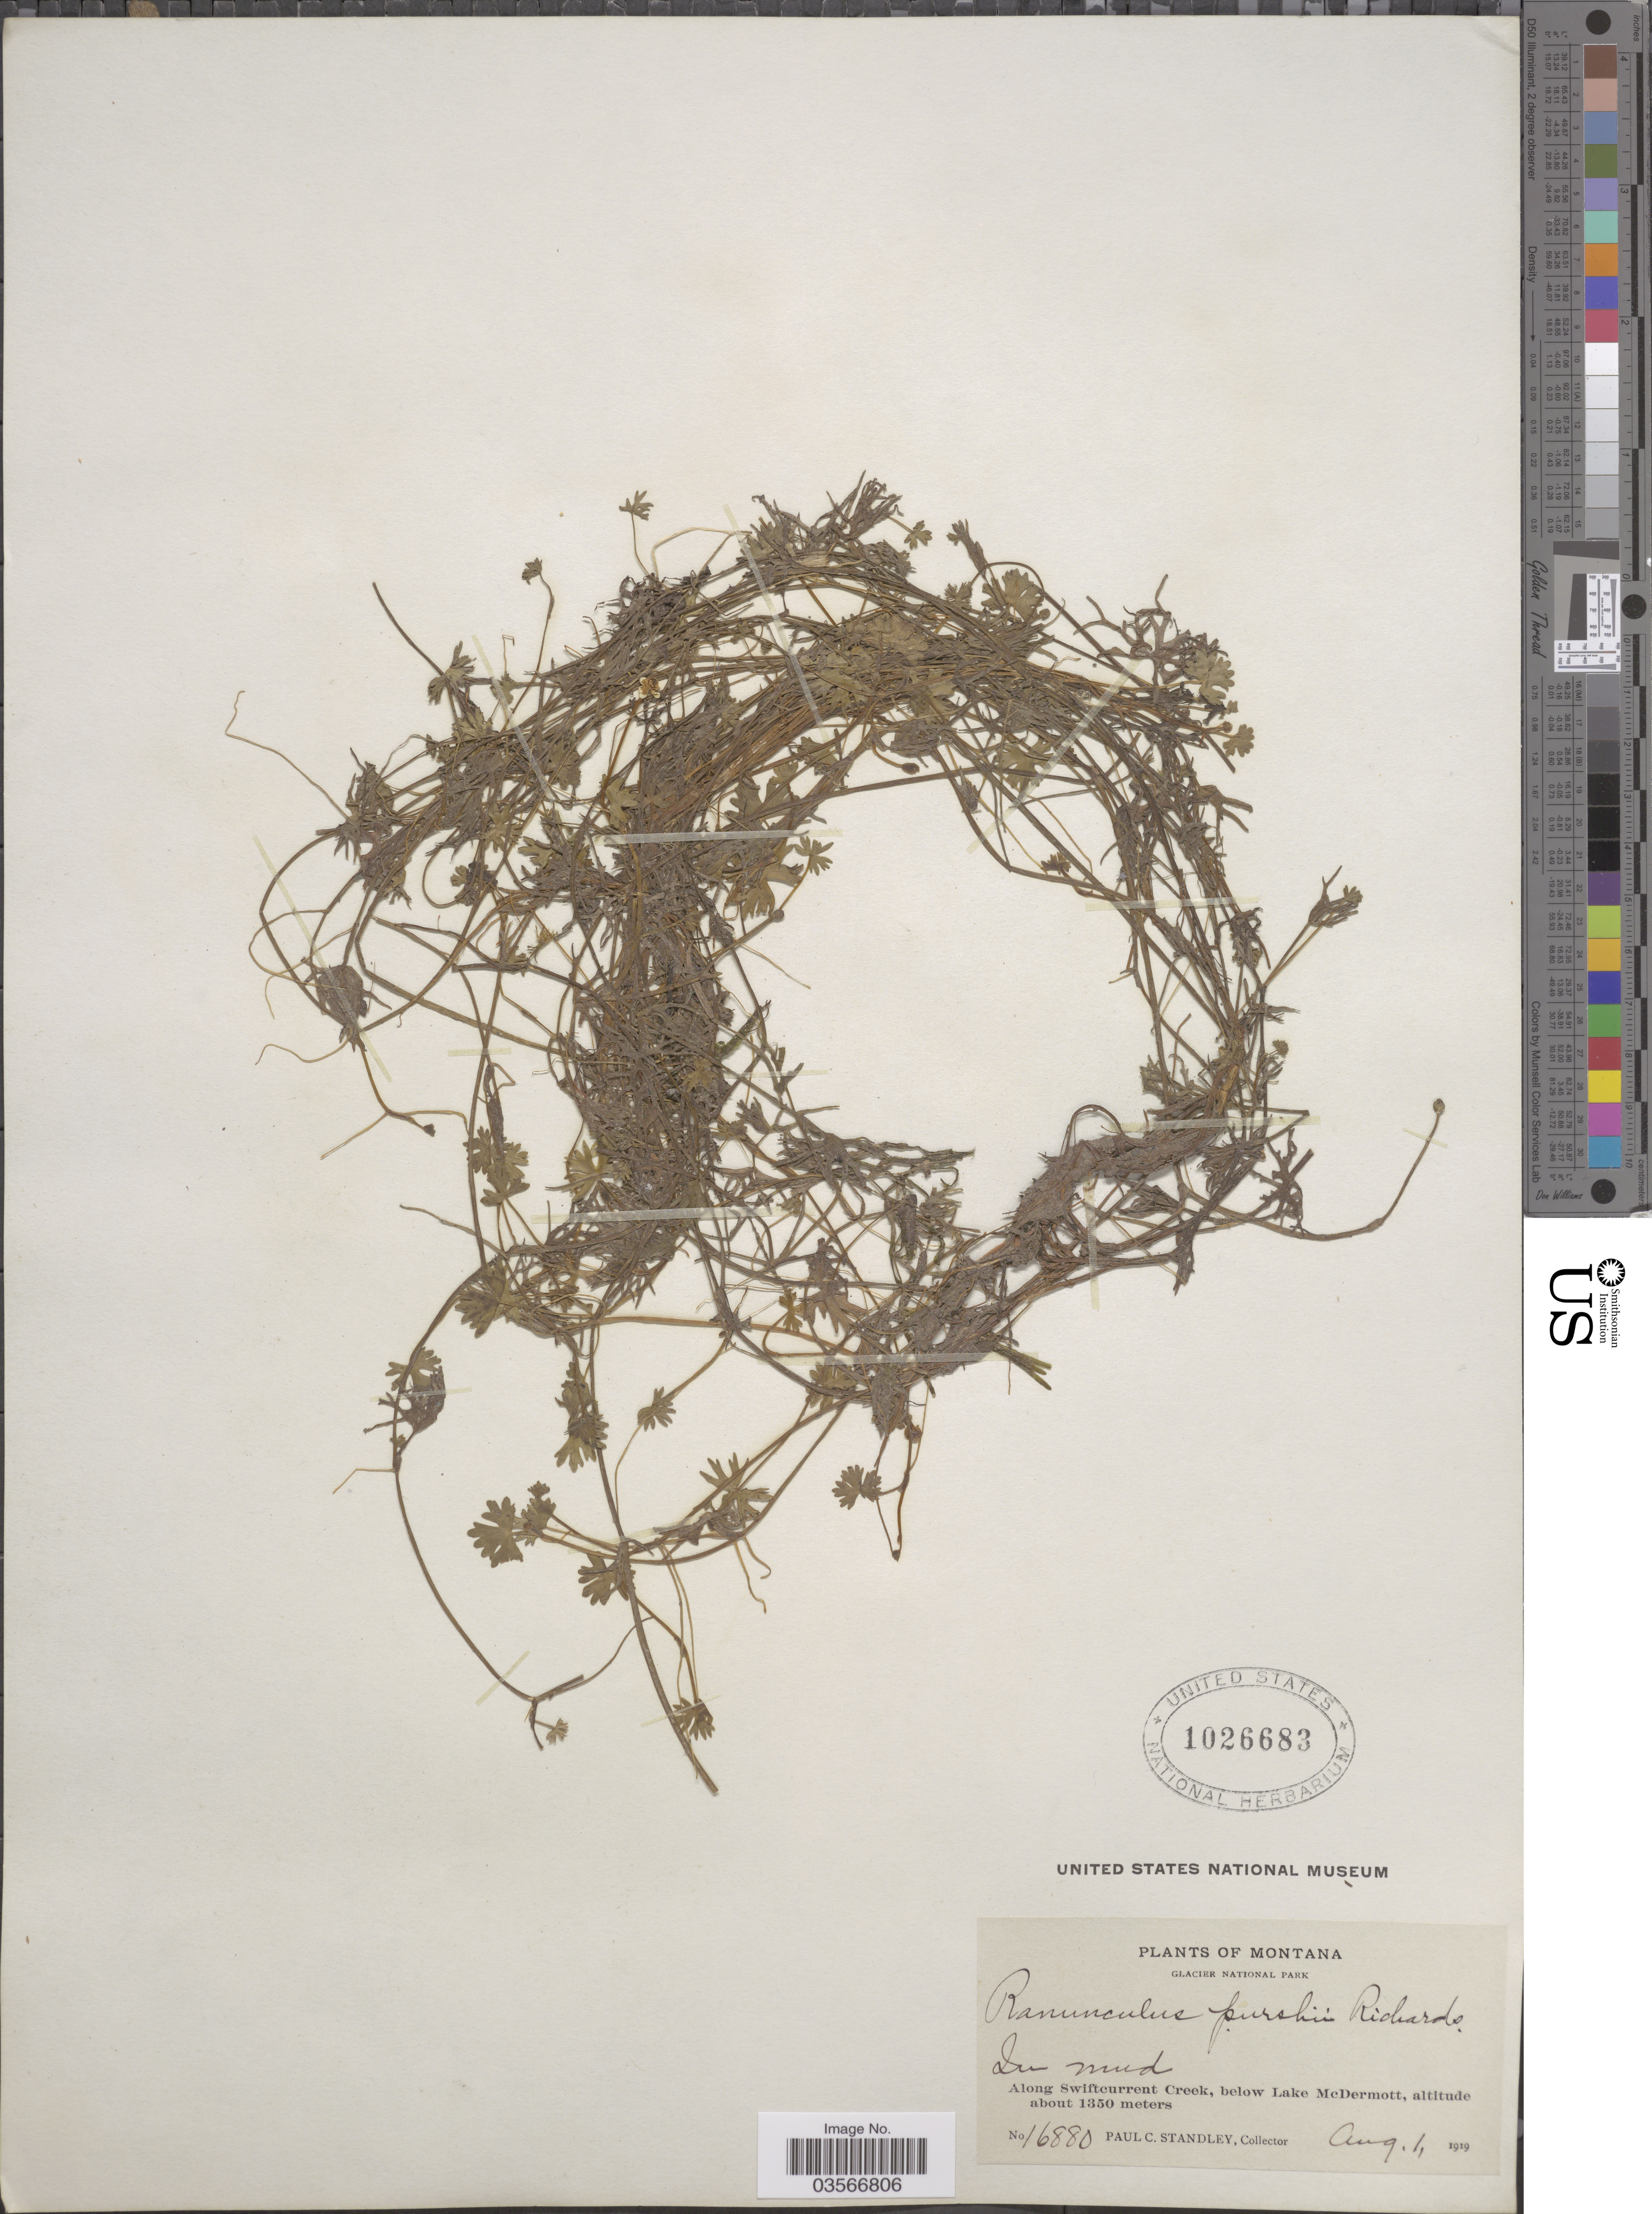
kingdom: Plantae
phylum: Tracheophyta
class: Magnoliopsida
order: Ranunculales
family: Ranunculaceae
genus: Ranunculus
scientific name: Ranunculus gmelinii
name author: DC.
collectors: P. C. Standley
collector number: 16880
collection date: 1919-08-01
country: United States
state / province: Montana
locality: Glacier National Park. In mud. Along Swiftcurrent Creek, below Lake McDermott.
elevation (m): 1350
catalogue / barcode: US 1026683